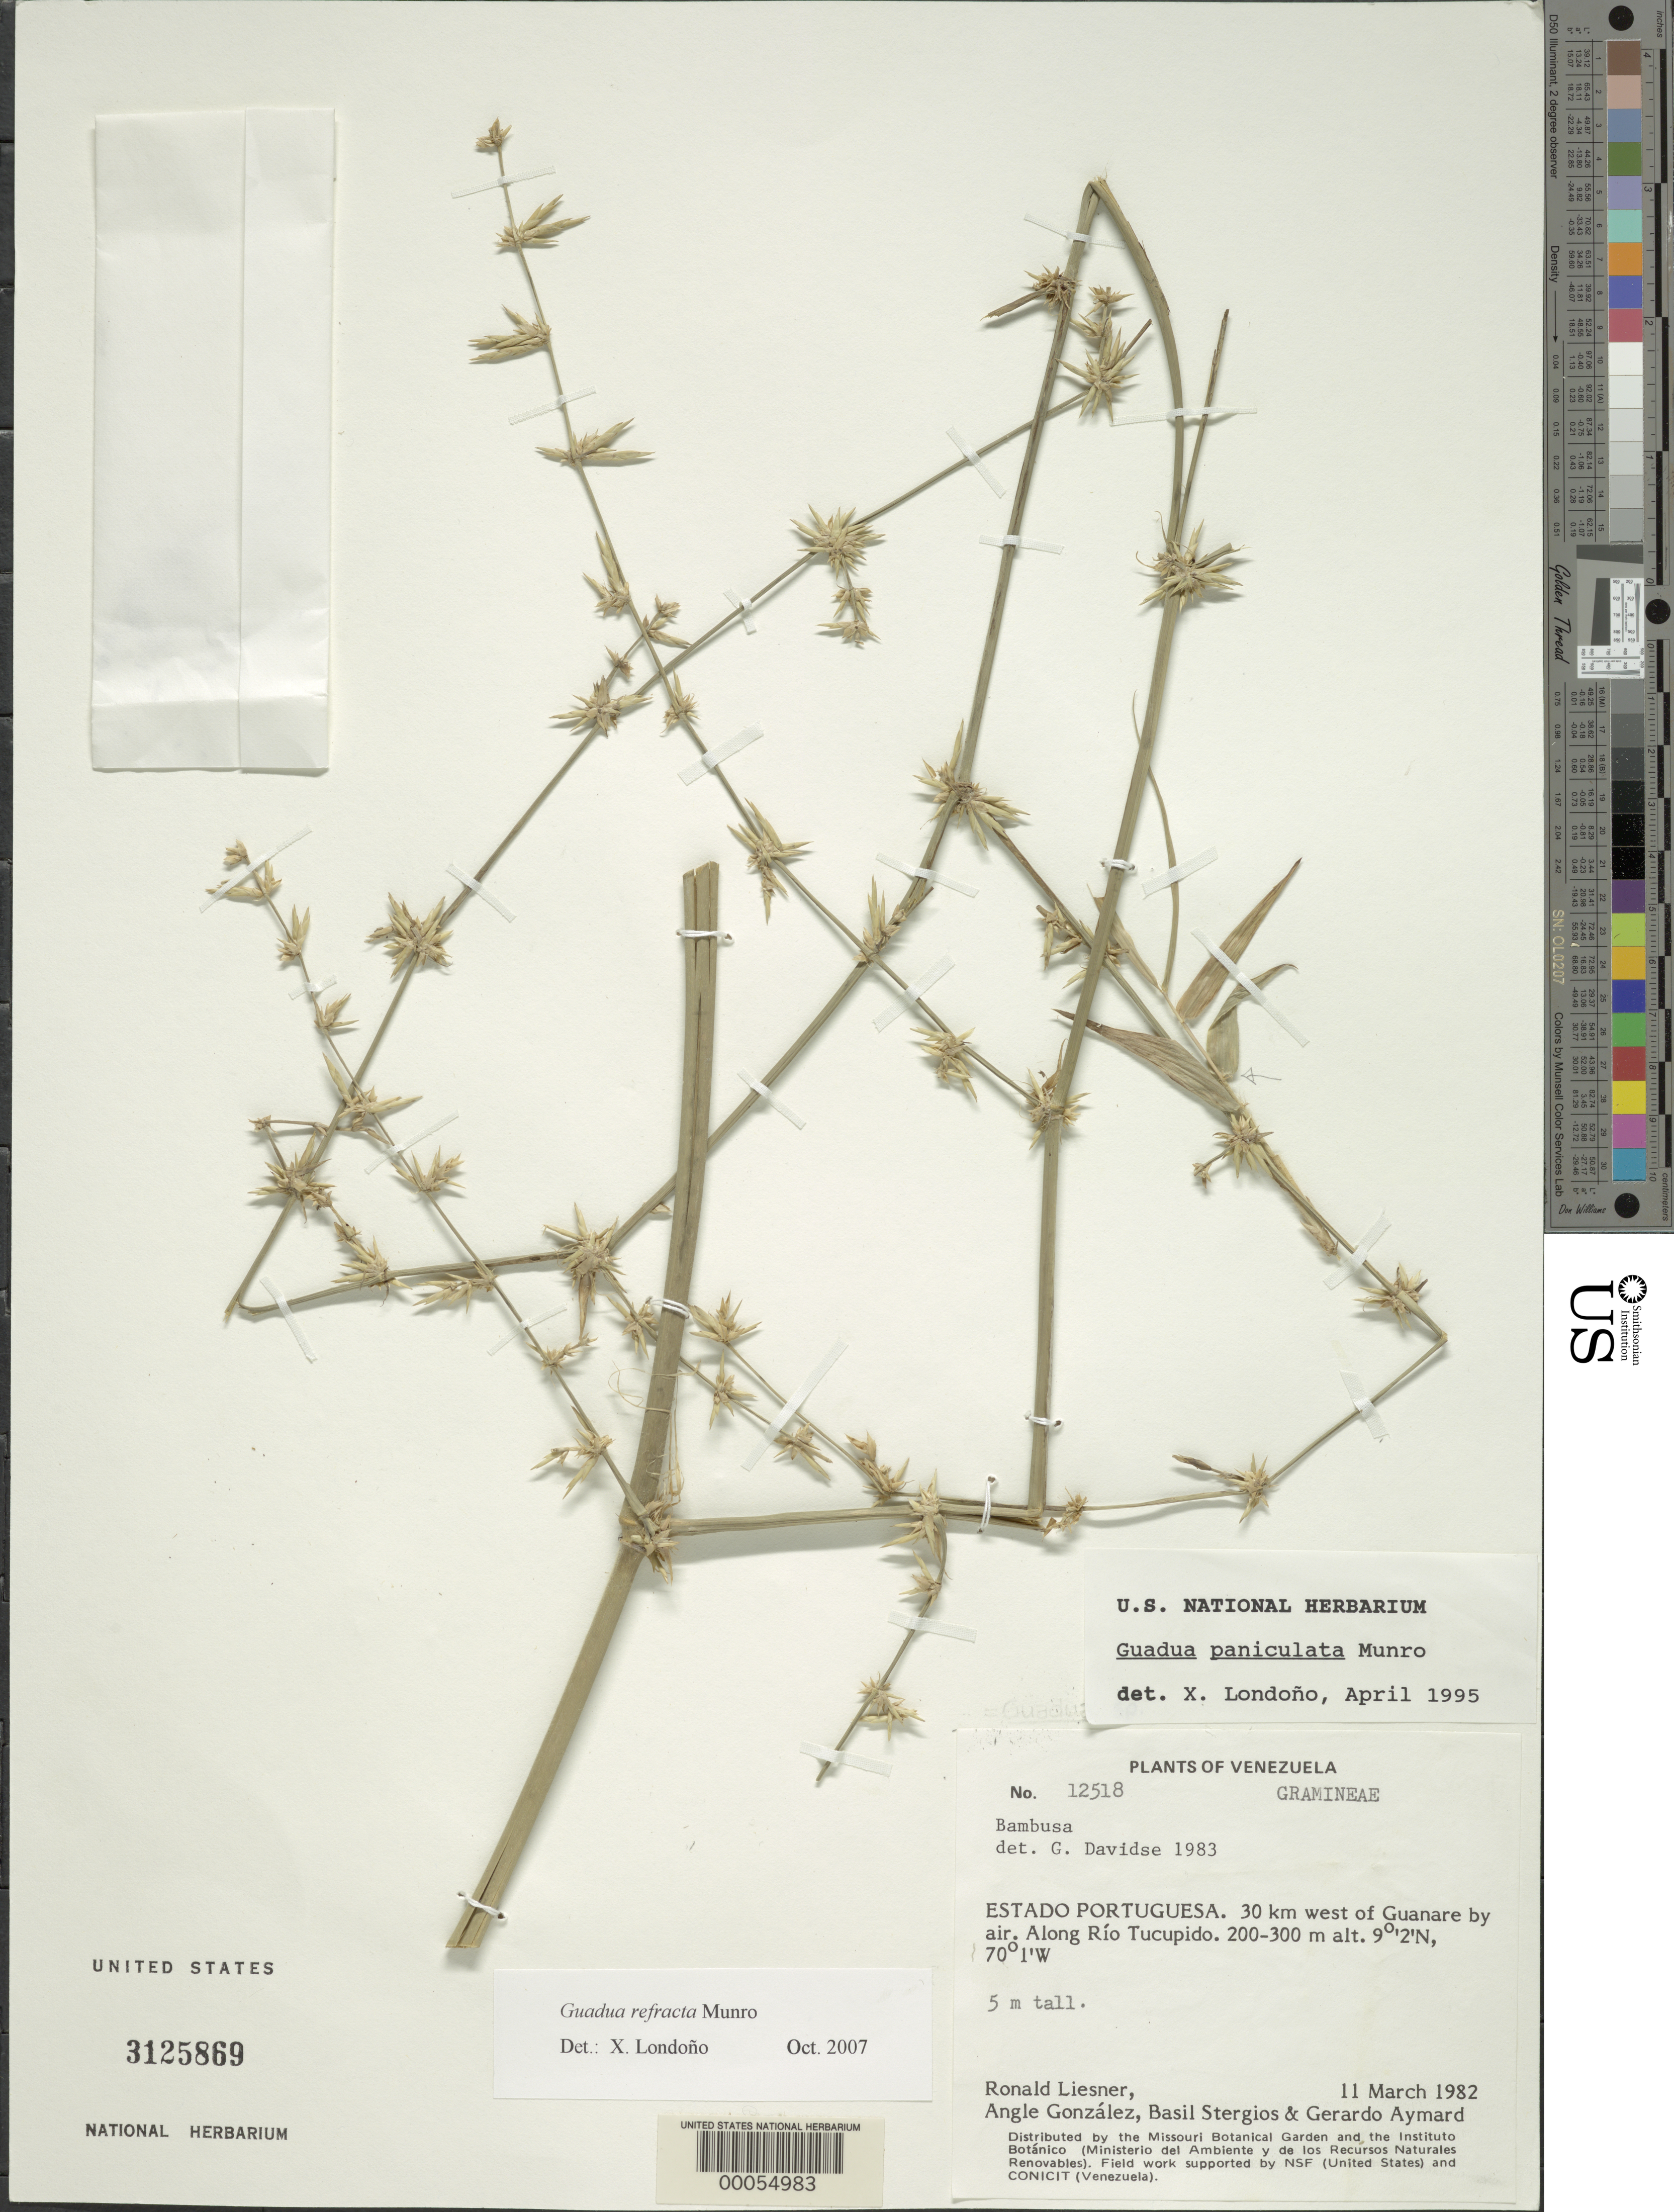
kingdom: Plantae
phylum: Tracheophyta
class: Liliopsida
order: Poales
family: Poaceae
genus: Guadua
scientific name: Guadua sp.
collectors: R. L. Liesner, A. C. González, B. G. Stergios & G. A. Aymard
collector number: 12518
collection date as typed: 11 Mar 1982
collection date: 1982-03-11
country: Venezuela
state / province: Portuguesa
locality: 30 km W of Guanare by air, along Rio Tucupido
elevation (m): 200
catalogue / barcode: US 3125869